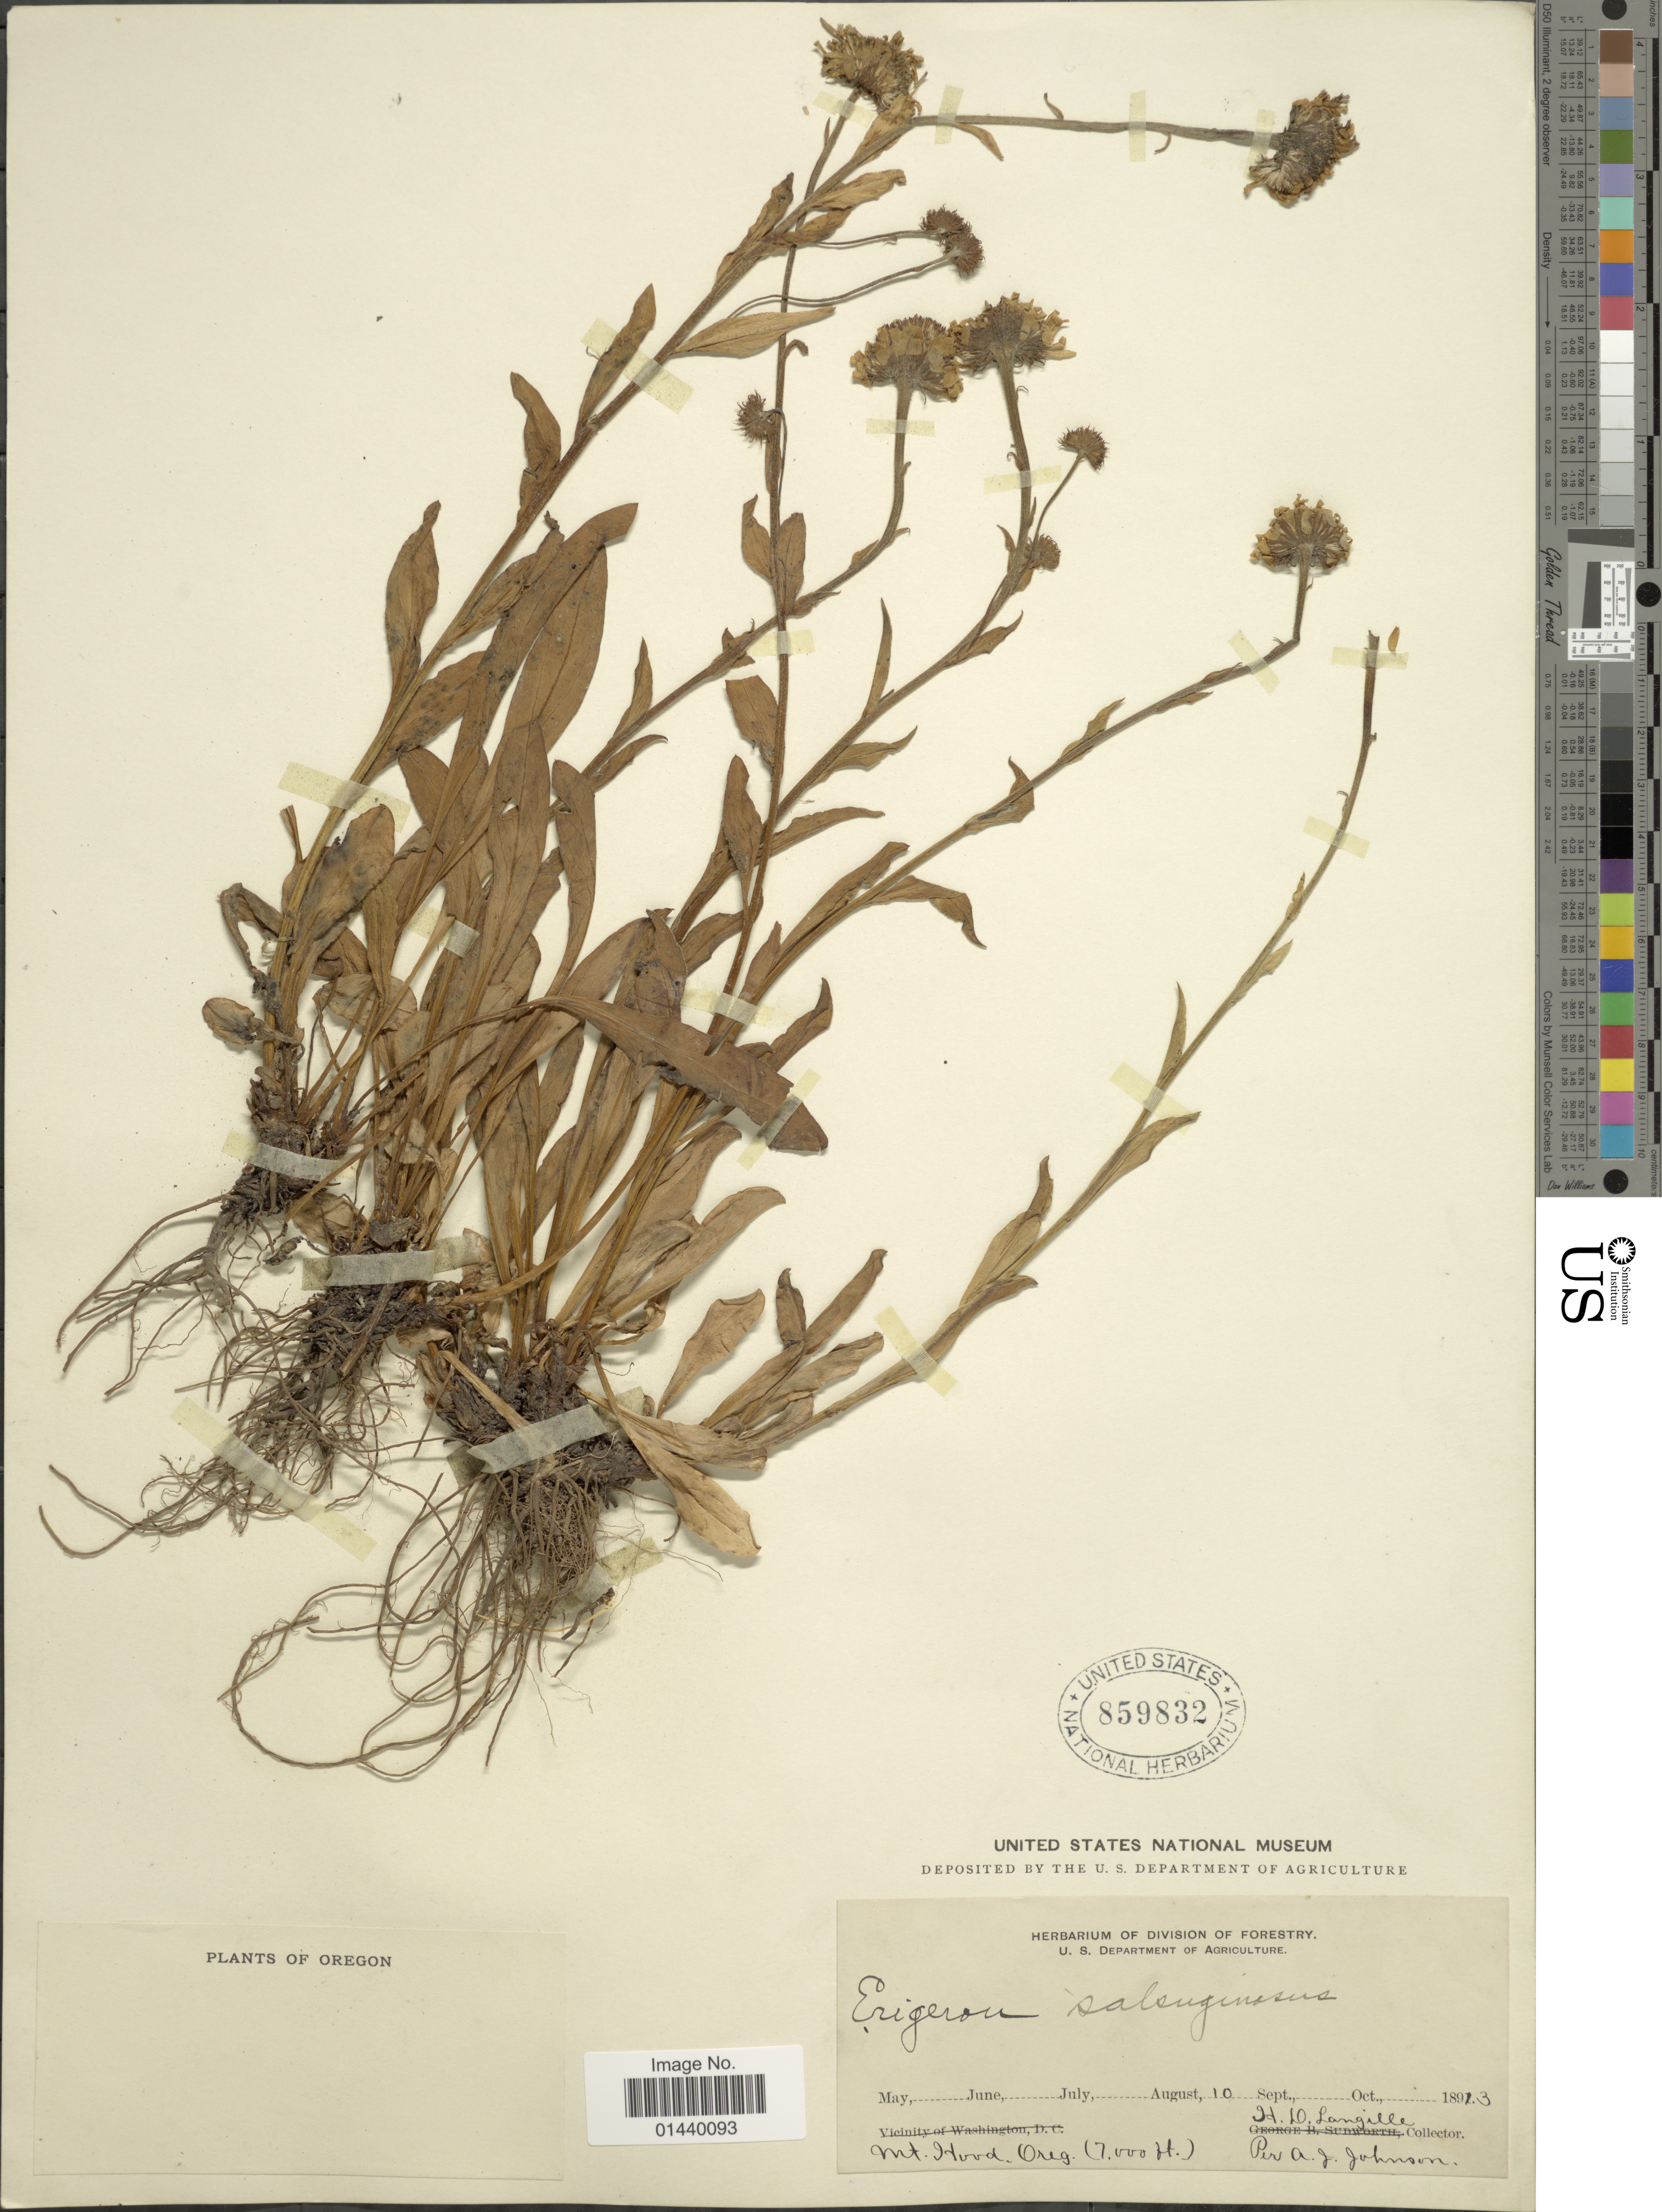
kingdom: Plantae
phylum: Tracheophyta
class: Magnoliopsida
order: Asterales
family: Asteraceae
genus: Erigeron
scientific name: Erigeron salsuginosus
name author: (Richardson ex R. Br.) A. Gray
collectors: H. Langille & A. F. Johnson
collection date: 1893-08-10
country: United States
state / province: Oregon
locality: Mt. Hood. Oreg.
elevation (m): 2134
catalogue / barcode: US 859832